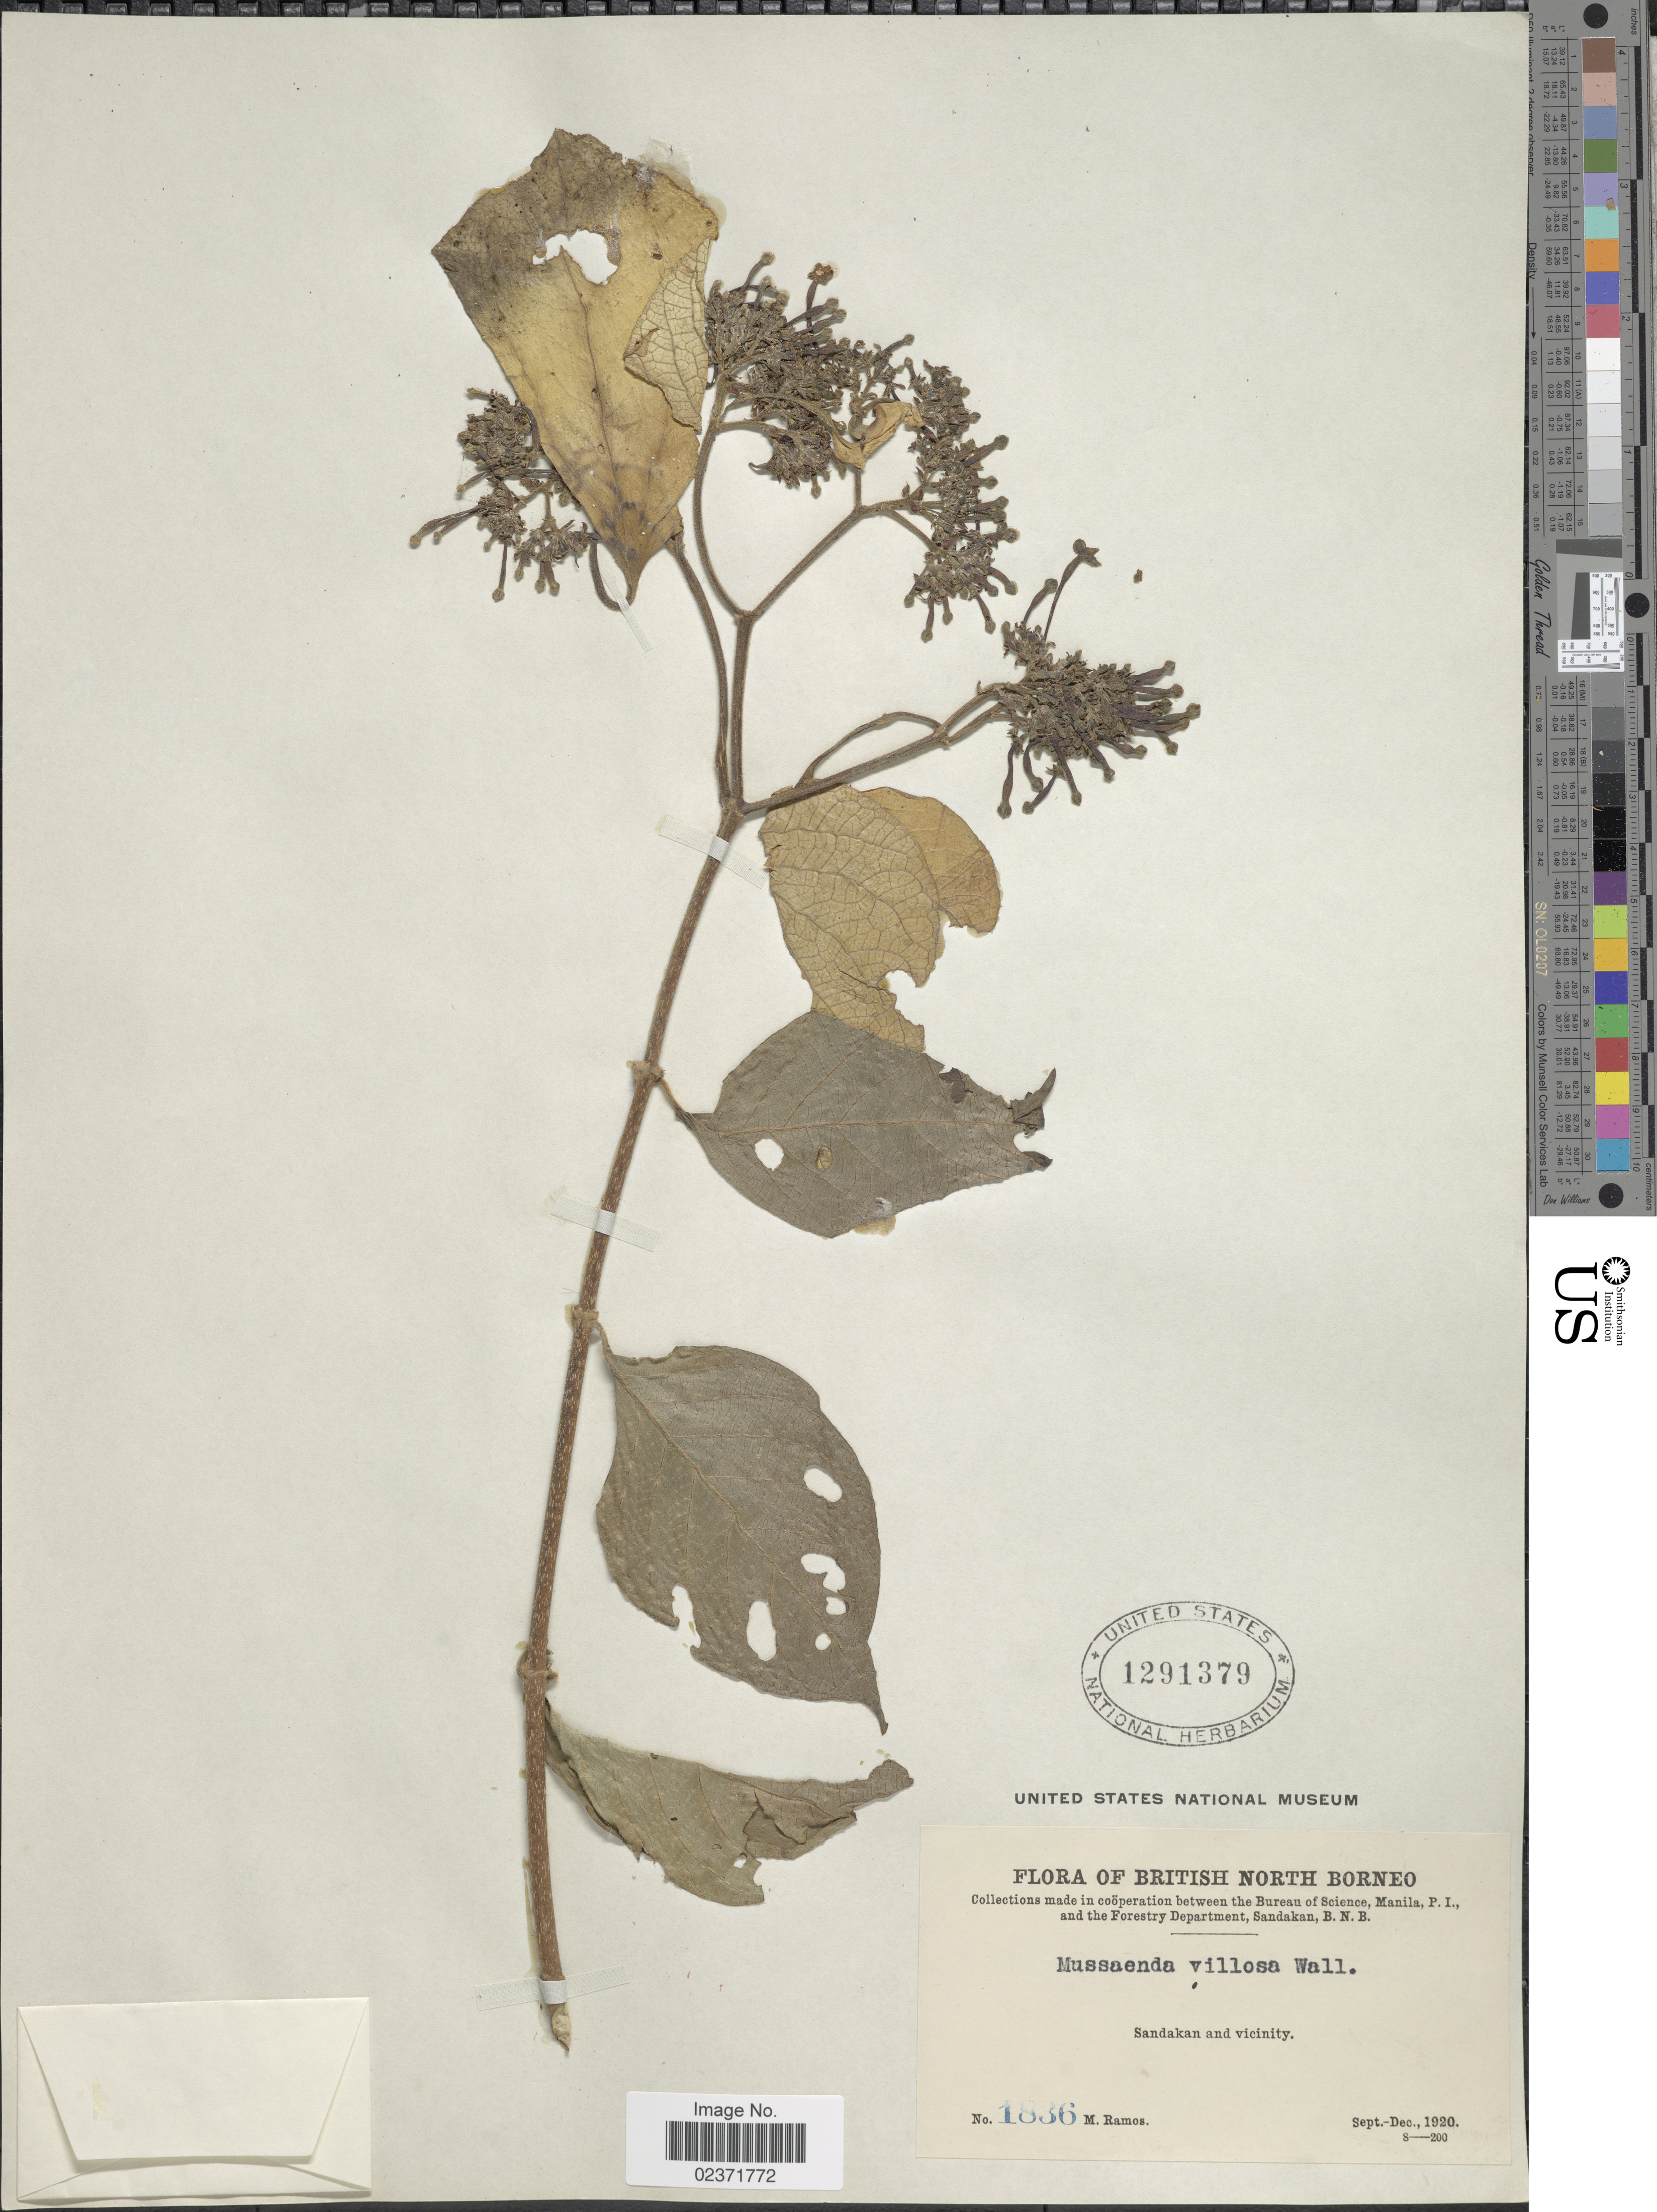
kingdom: Plantae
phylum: Tracheophyta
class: Magnoliopsida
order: Gentianales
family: Rubiaceae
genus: Mussaenda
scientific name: Mussaenda villosa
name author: Wall. ex G. Don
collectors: M. Ramos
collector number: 1836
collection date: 1920-09/1920-12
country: Malaysia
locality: British North Borneo, Sandakan and vicinity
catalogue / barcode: US 1291379